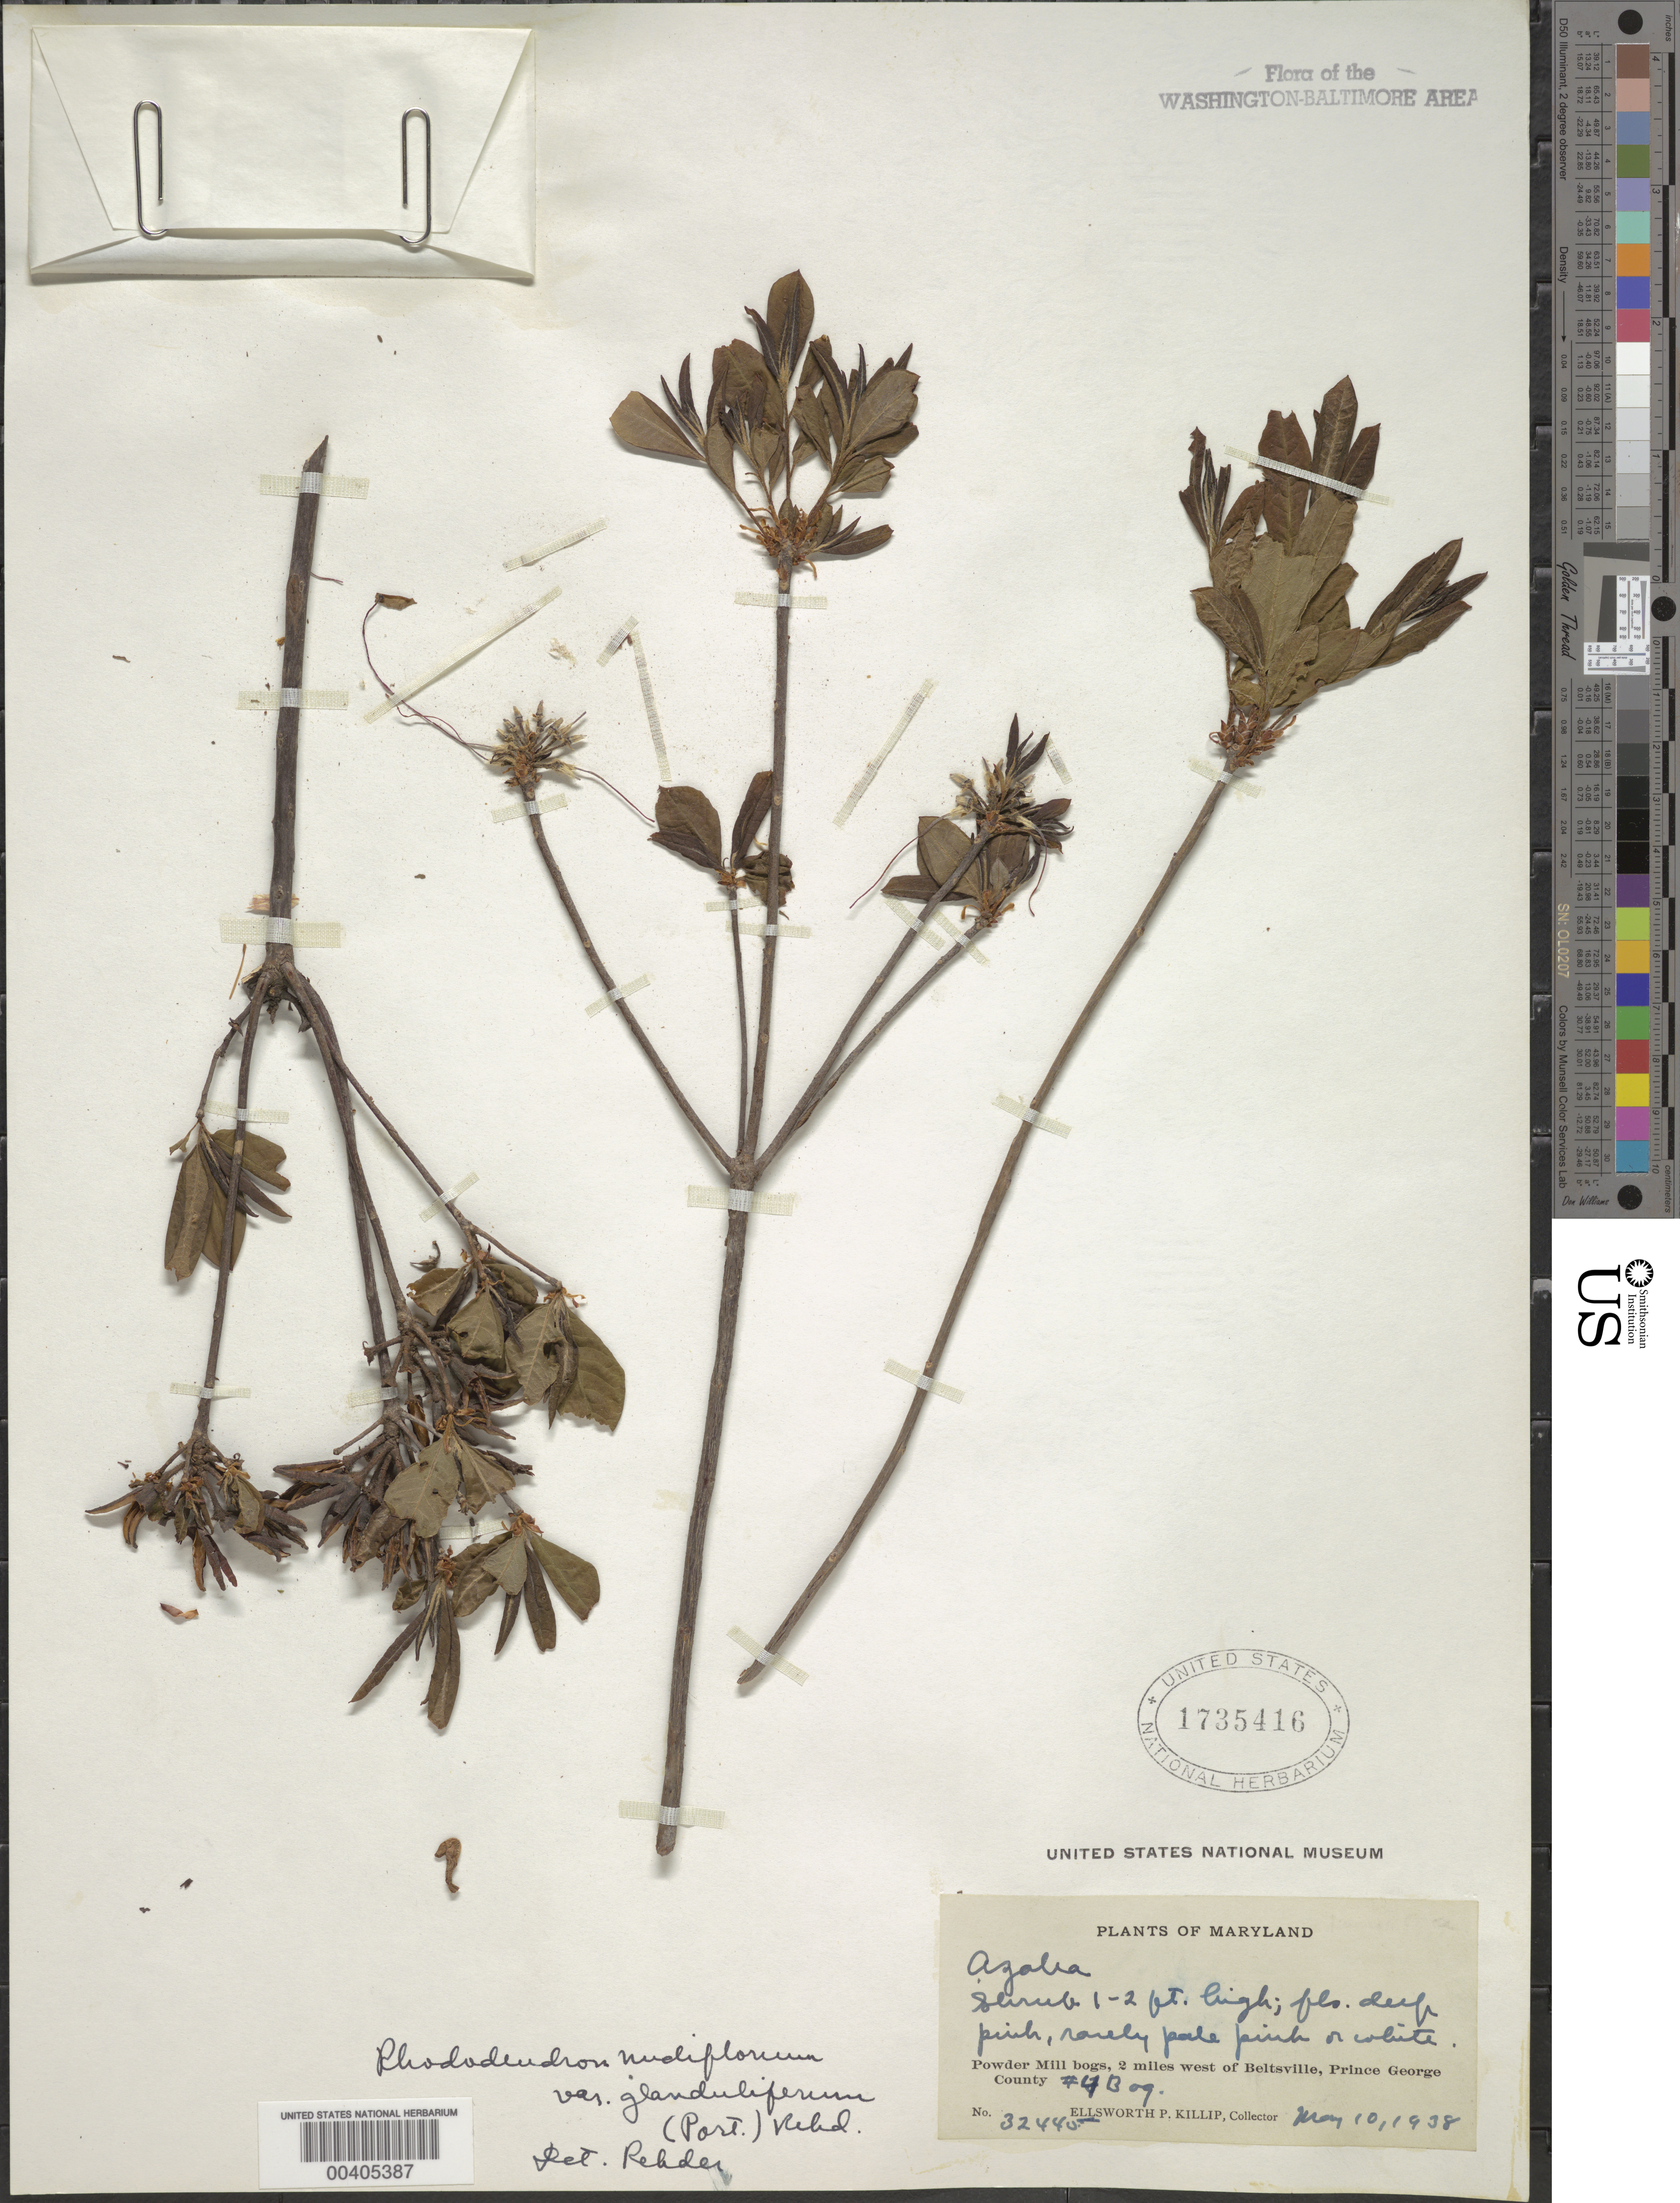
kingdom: Plantae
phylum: Tracheophyta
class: Magnoliopsida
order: Ericales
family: Ericaceae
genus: Rhododendron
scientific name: Rhododendron periclymenoides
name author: (Michx.) Shinners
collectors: E. P. Killip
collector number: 32445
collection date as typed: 10 May 1938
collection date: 1938-05-10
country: United States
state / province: Maryland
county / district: Prince George's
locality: Powdermill Bogs west of Beltsville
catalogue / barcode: US 1735416